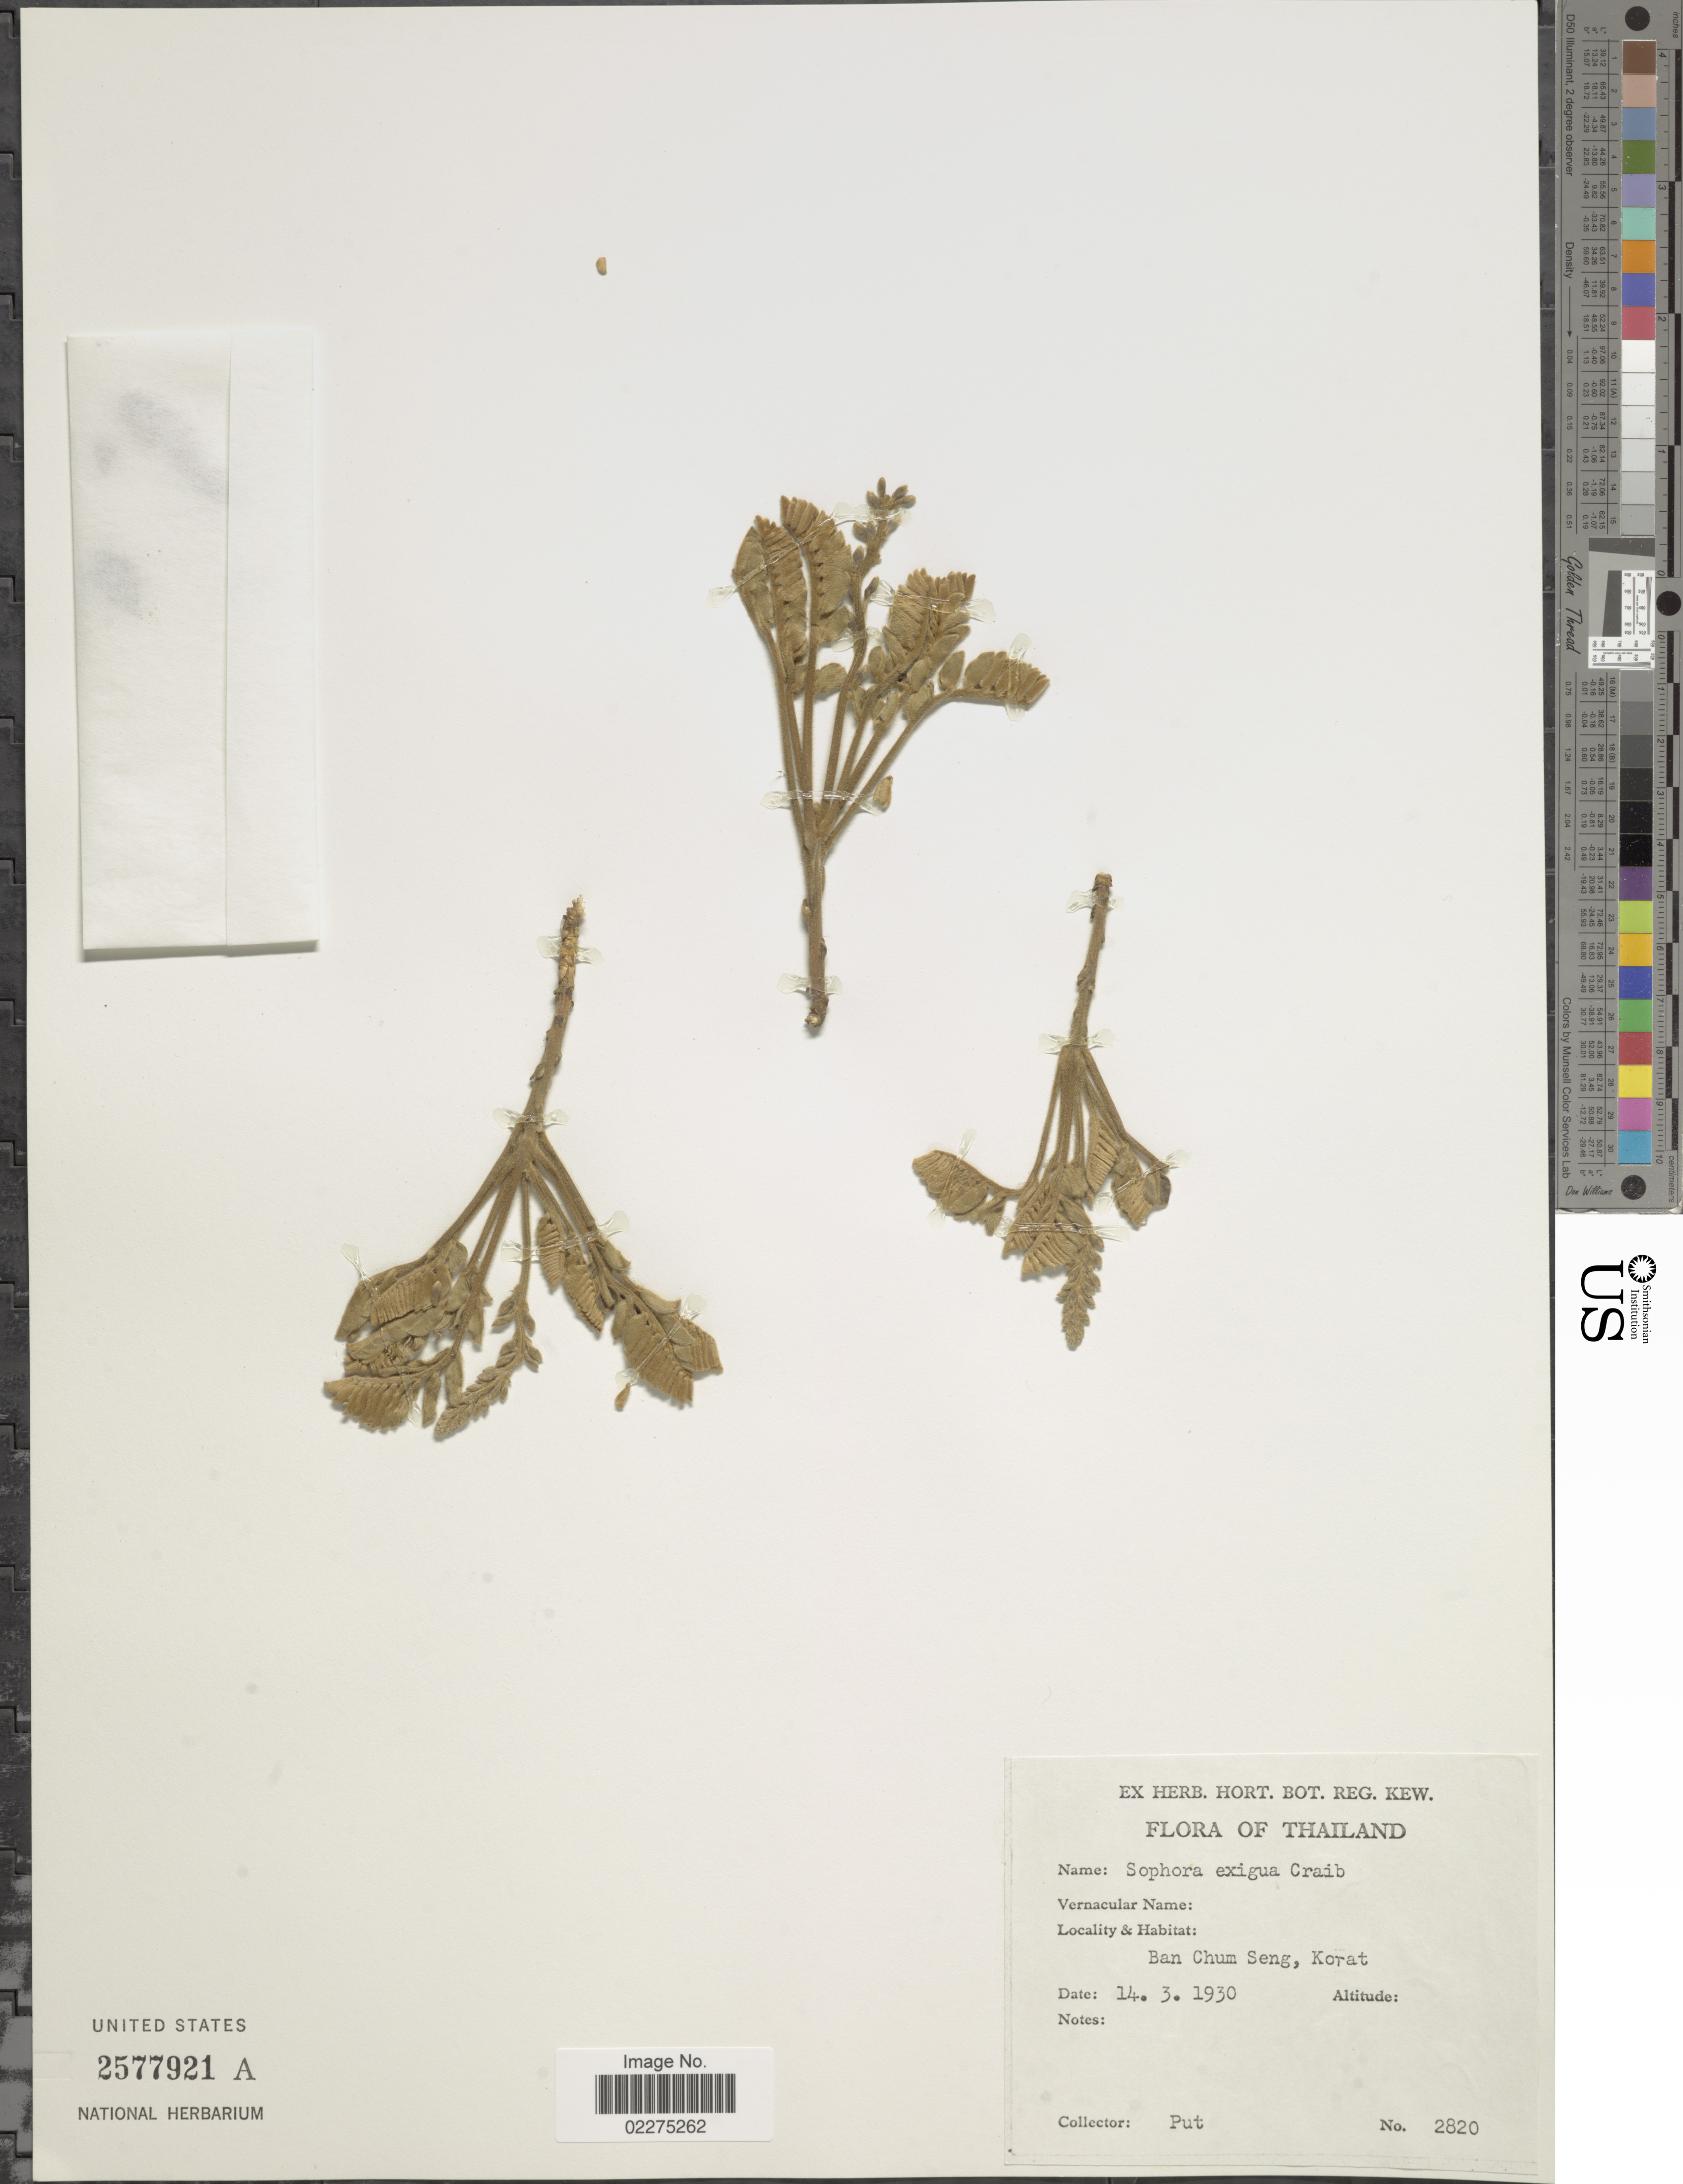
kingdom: Plantae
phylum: Tracheophyta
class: Magnoliopsida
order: Fabales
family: Fabaceae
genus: Sophora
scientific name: Sophora exigua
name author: Craib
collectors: -. Put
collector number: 2820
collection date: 1930-03-14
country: Thailand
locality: Ban Chum Seng, Korat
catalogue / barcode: US 2577921A